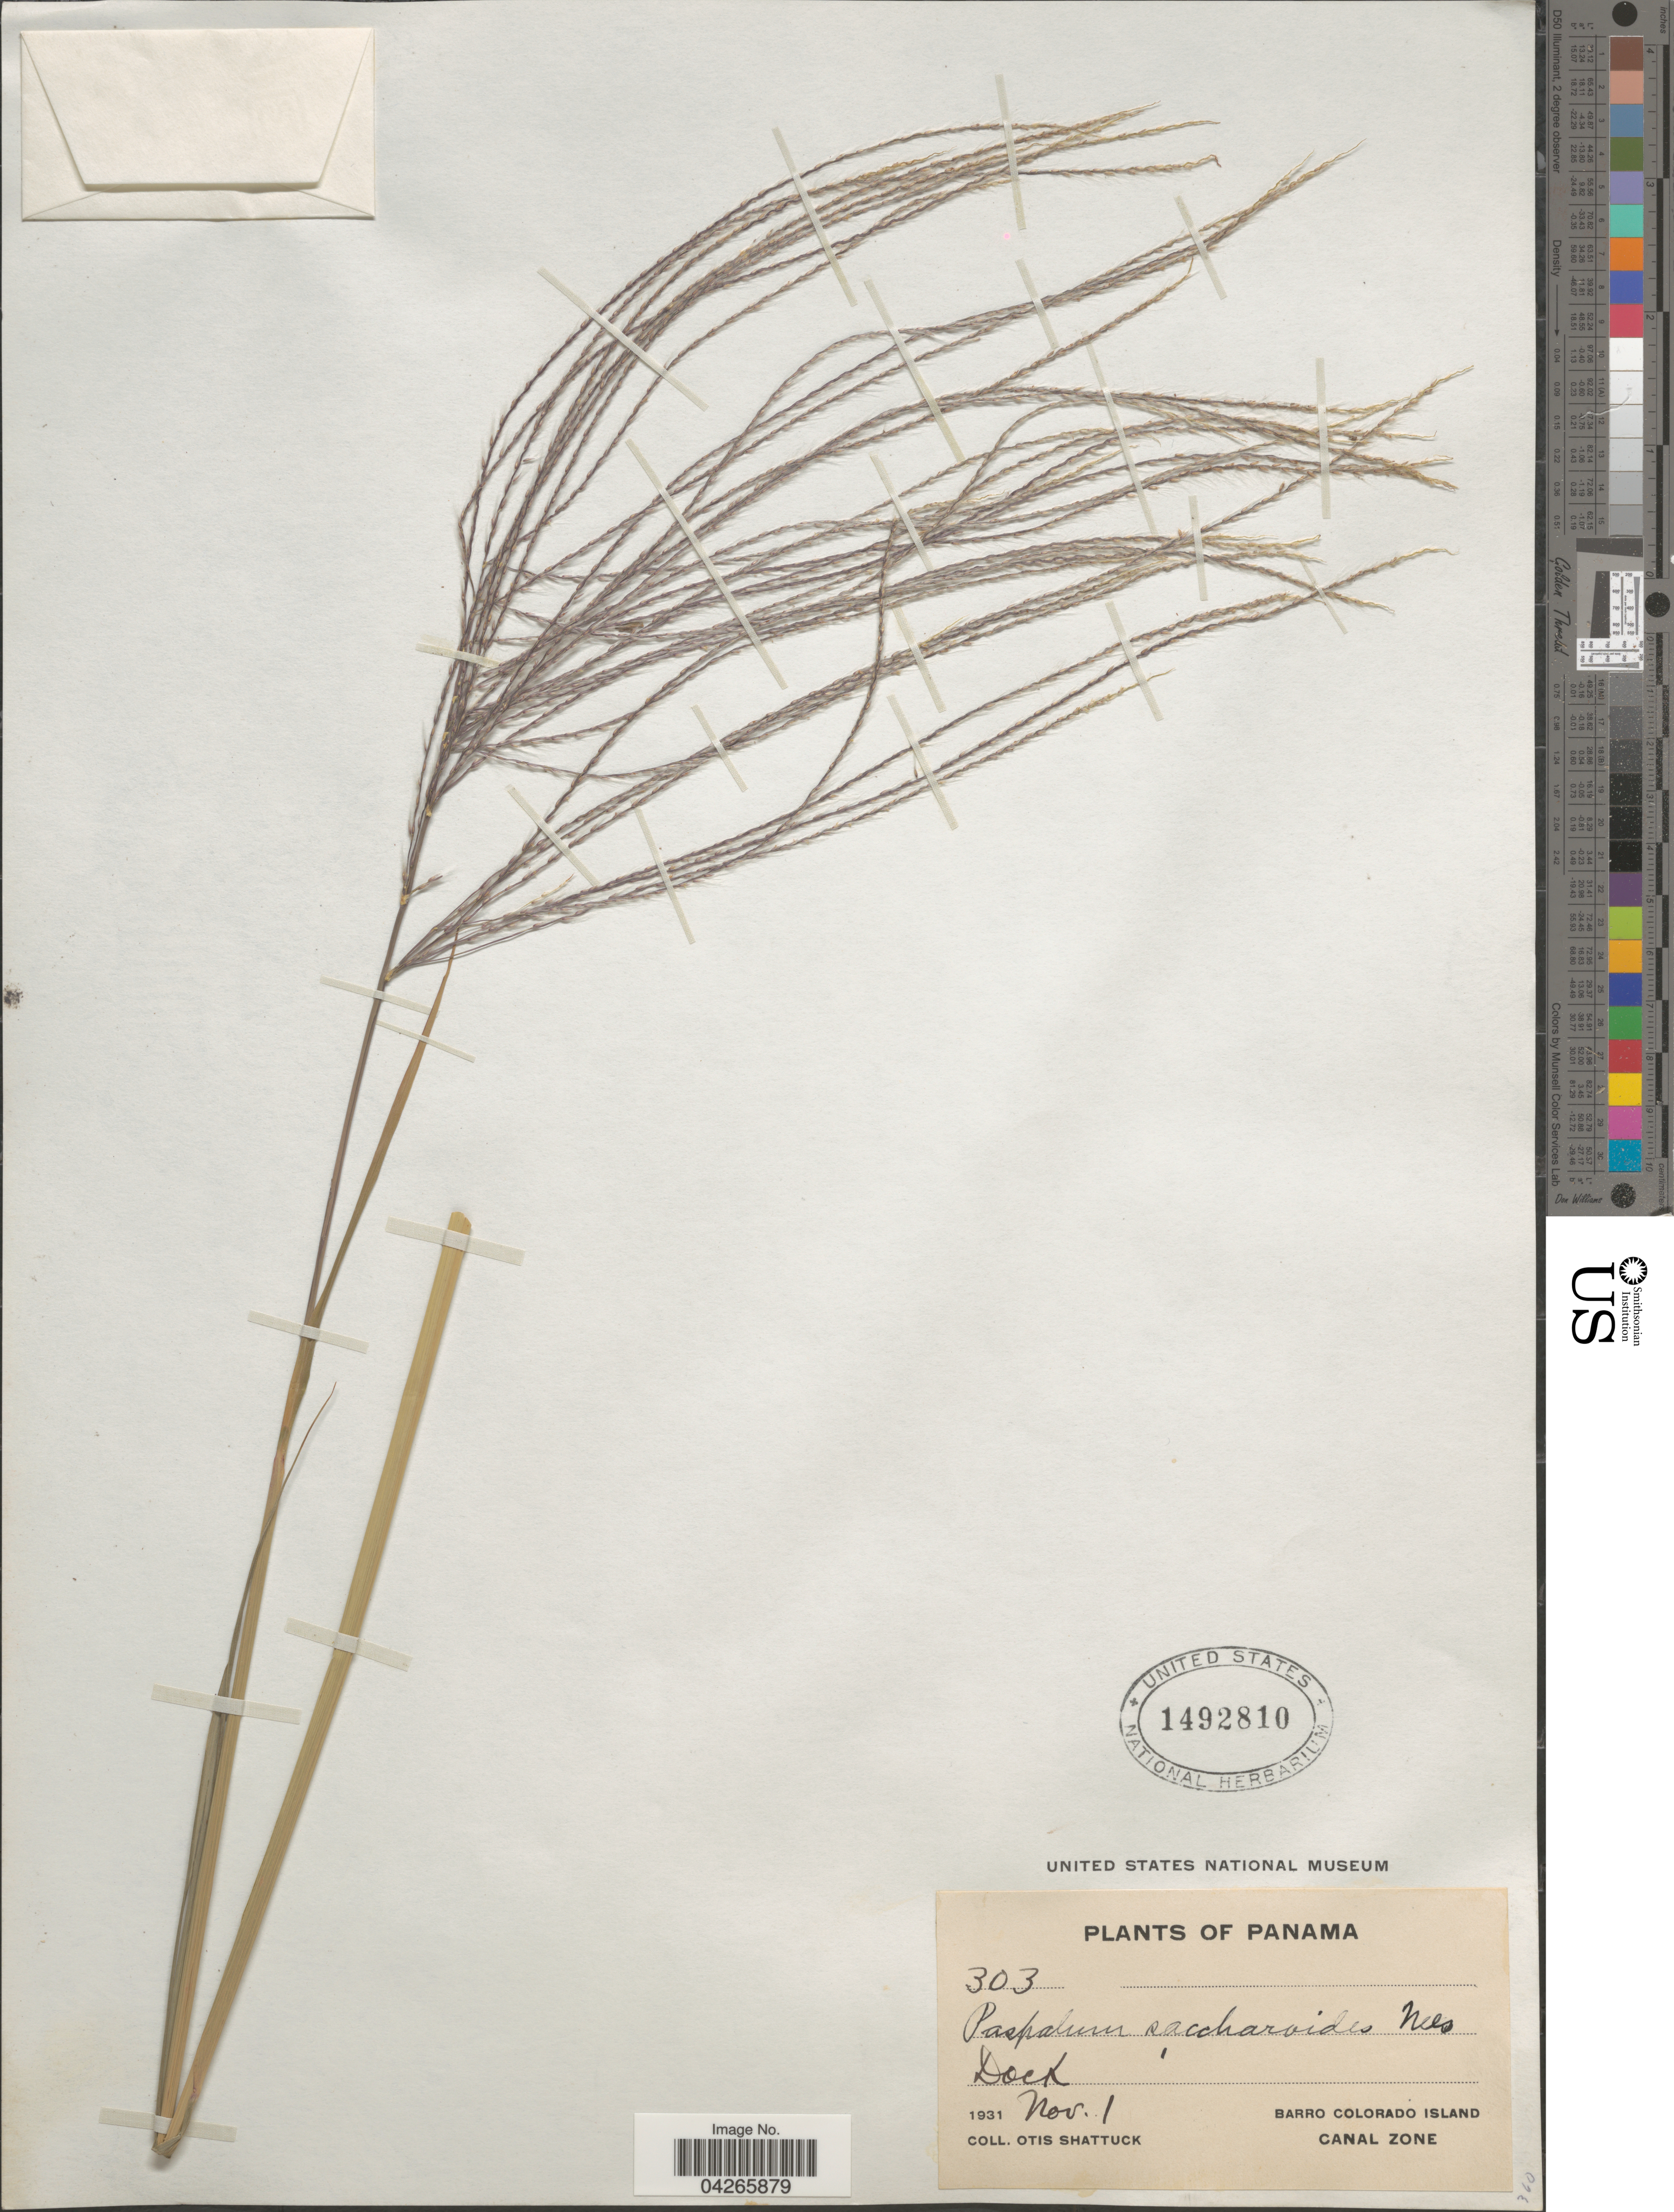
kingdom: Plantae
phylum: Tracheophyta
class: Liliopsida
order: Poales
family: Poaceae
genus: Paspalum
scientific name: Paspalum saccharoides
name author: Nees ex Trin.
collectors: O. Shattuck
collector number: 303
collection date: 1931-11-01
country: Panama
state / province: Panamá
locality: Dock. Barro Colorado Island. Canal Zone.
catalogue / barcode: US 1492810